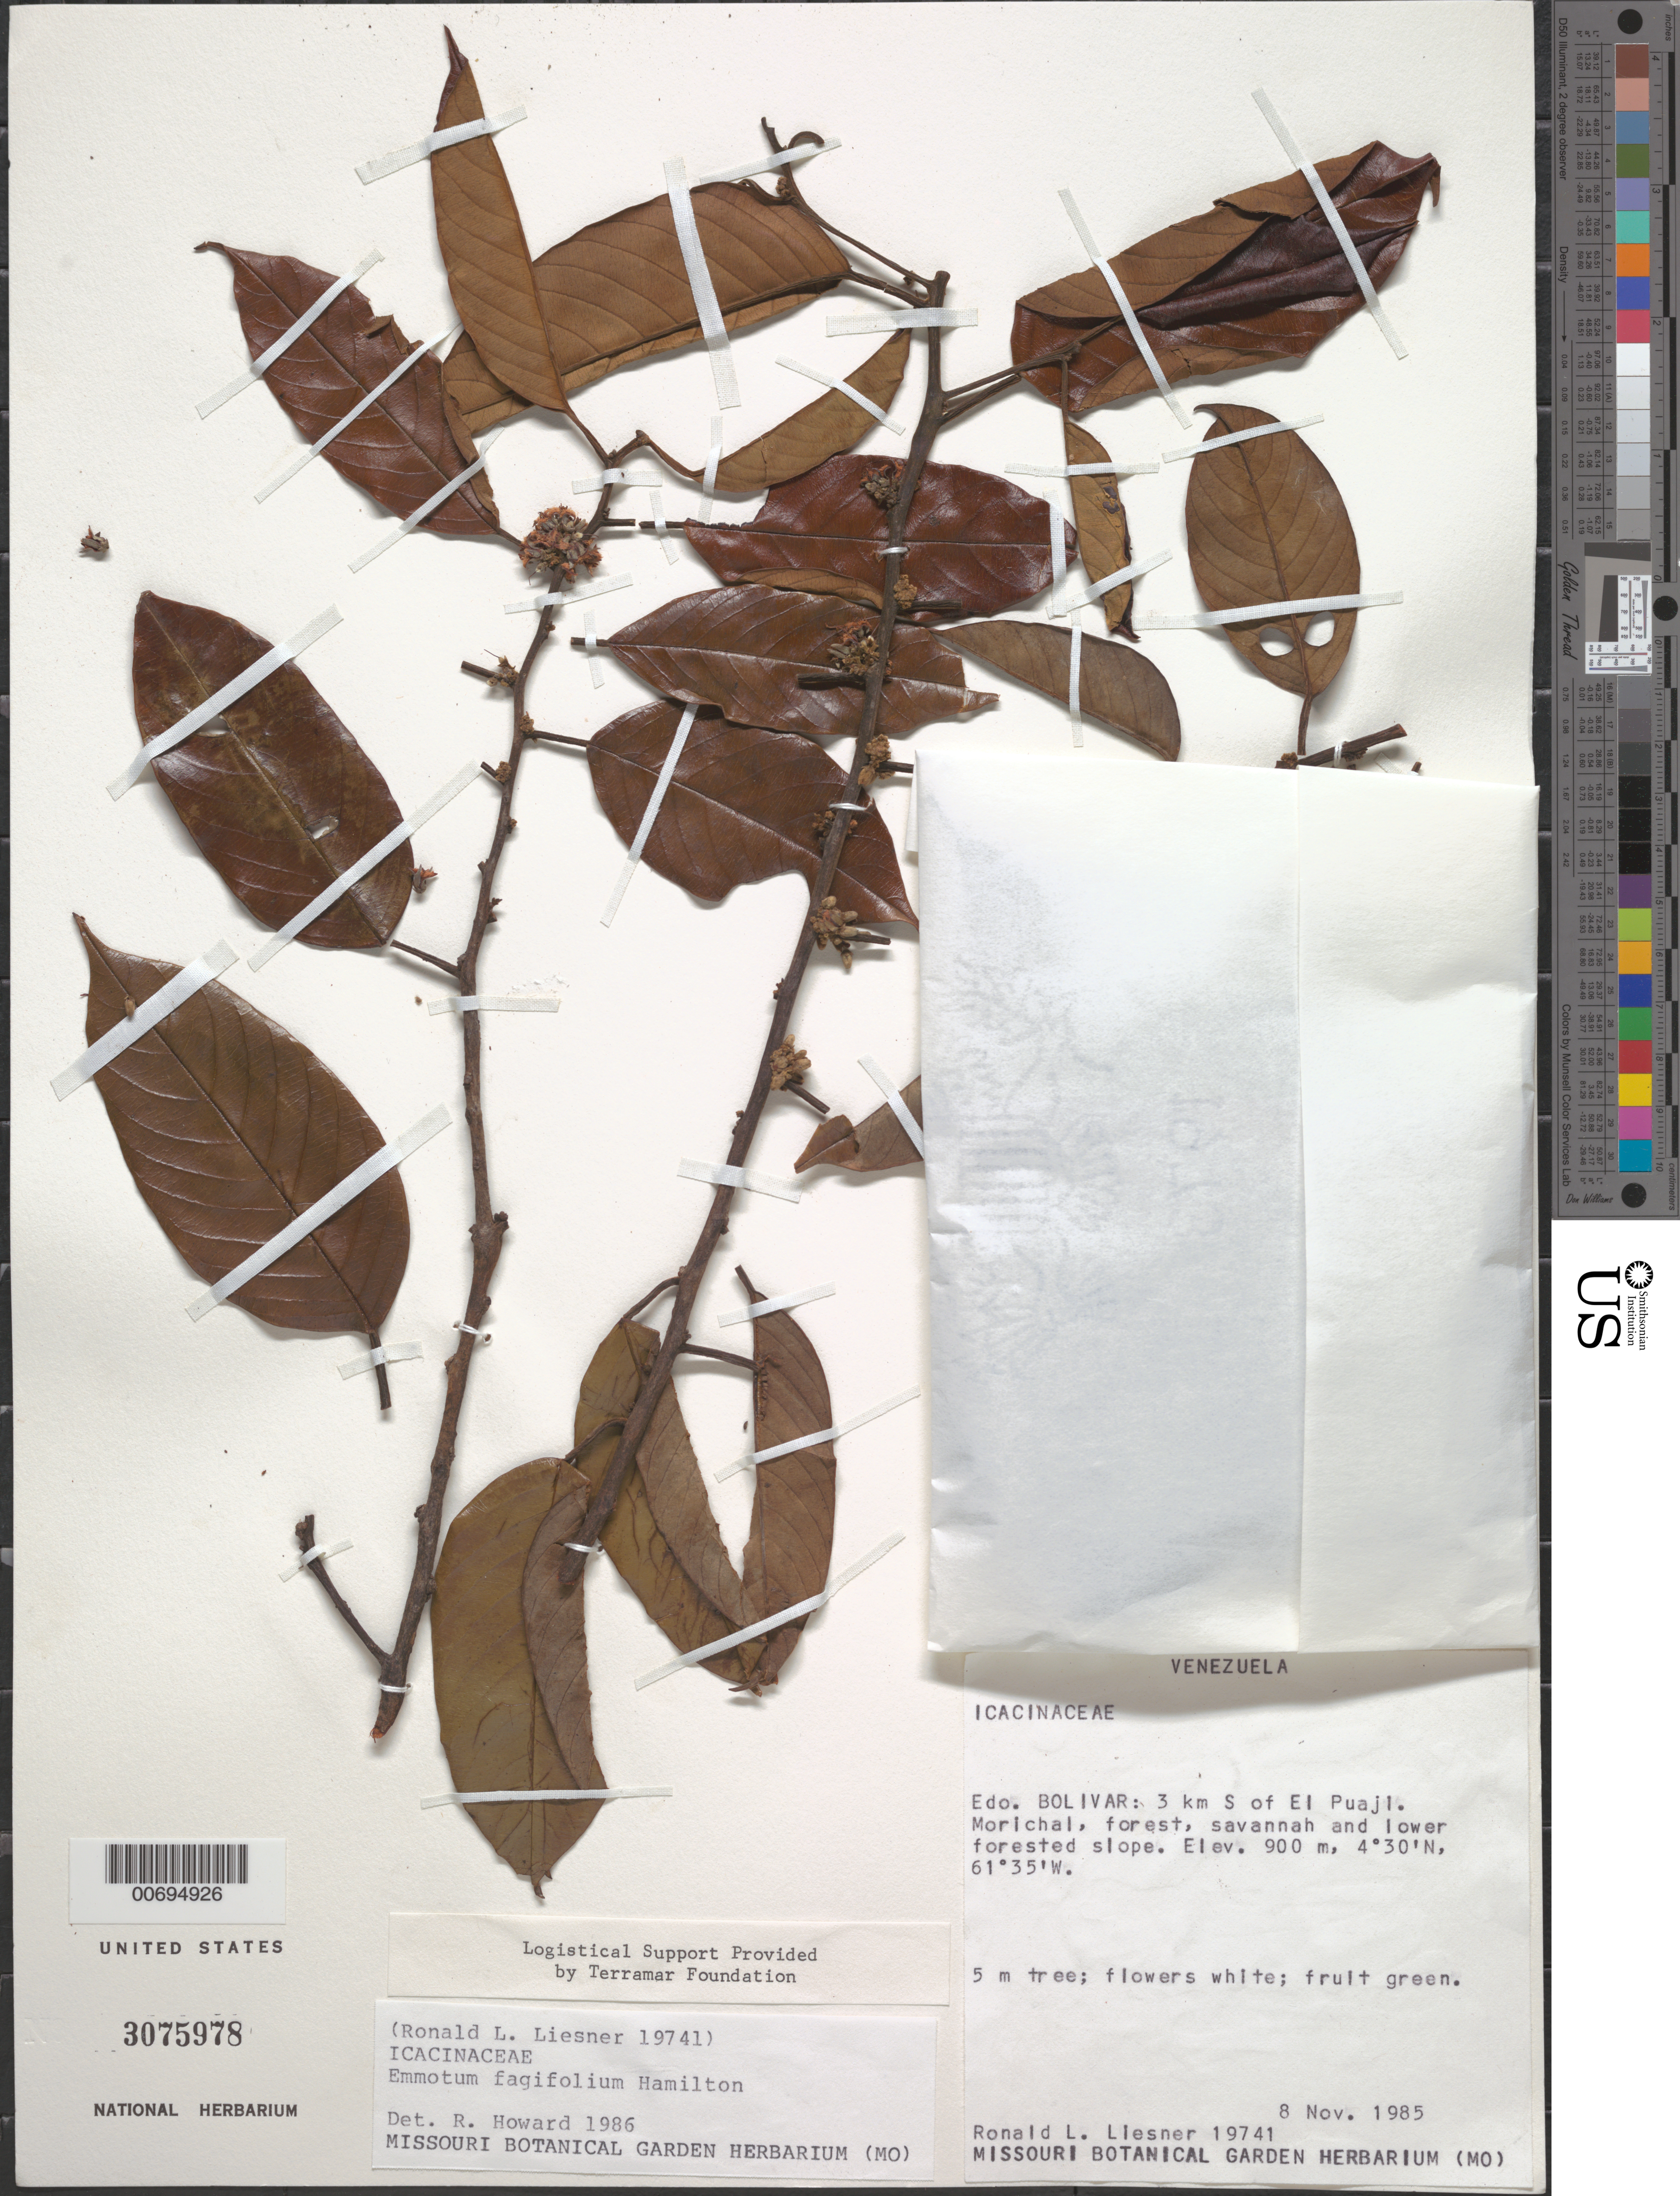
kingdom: Plantae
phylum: Tracheophyta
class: Magnoliopsida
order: Metteniusales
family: Metteniusaceae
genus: Emmotum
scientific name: Emmotum fagifolium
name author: Desv. ex Ham.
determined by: Howard, R. A.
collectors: R. L. Liesner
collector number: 19741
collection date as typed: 8-Nov-85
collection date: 1985-11-08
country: Venezuela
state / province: Bolívar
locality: El Pauji, 3 km S of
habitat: Morichal, forest, savanna and lower forested slope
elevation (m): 900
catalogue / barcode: US 3075978